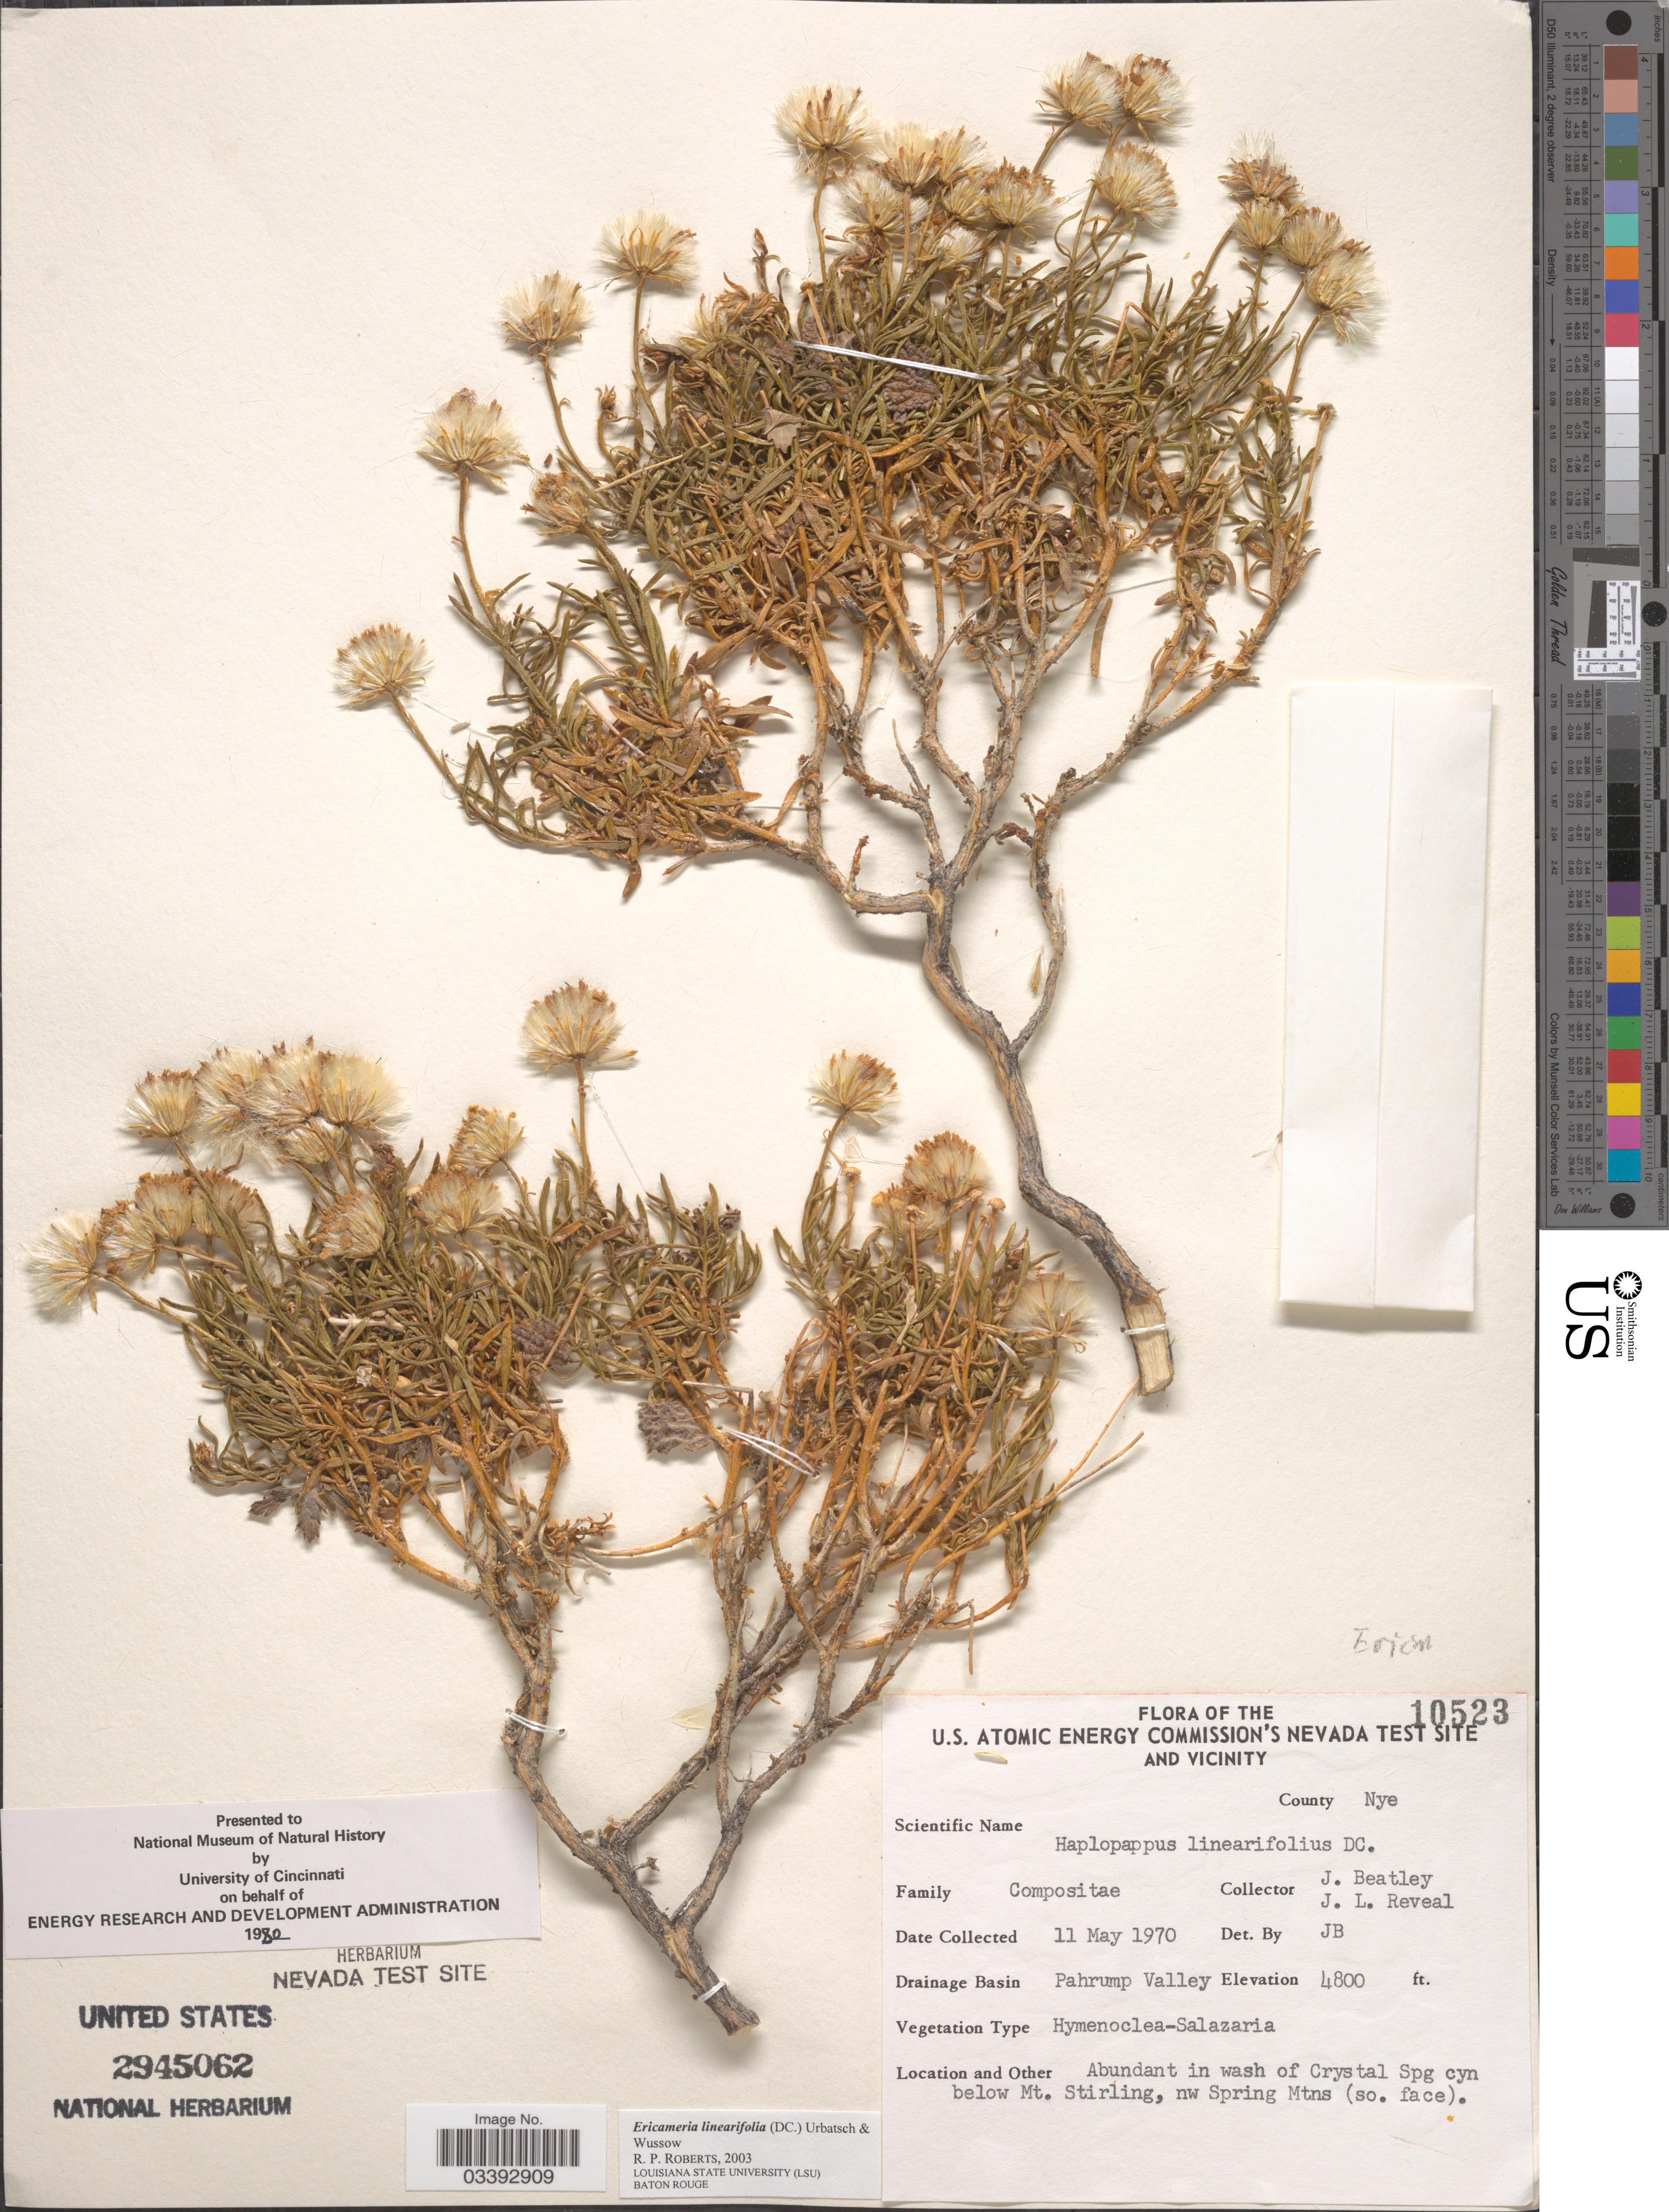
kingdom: Plantae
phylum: Tracheophyta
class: Magnoliopsida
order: Asterales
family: Asteraceae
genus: Ericameria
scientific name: Ericameria linearifolia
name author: (DC.) Urbatsch & Wussow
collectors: J. C. Beatley & J. L. Reveal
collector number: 10523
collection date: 1970-05-11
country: United States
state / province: Nevada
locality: U.S. Atomic Energy Commission's Nevada Test Site and Vicinity. County Nye, Drainage Basin Pahrump Valley. Abundant in wash of Crystal Spg cyn below Mt. Stirling, nw Spring Mtns (so. face).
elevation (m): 1463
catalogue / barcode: US 2945062